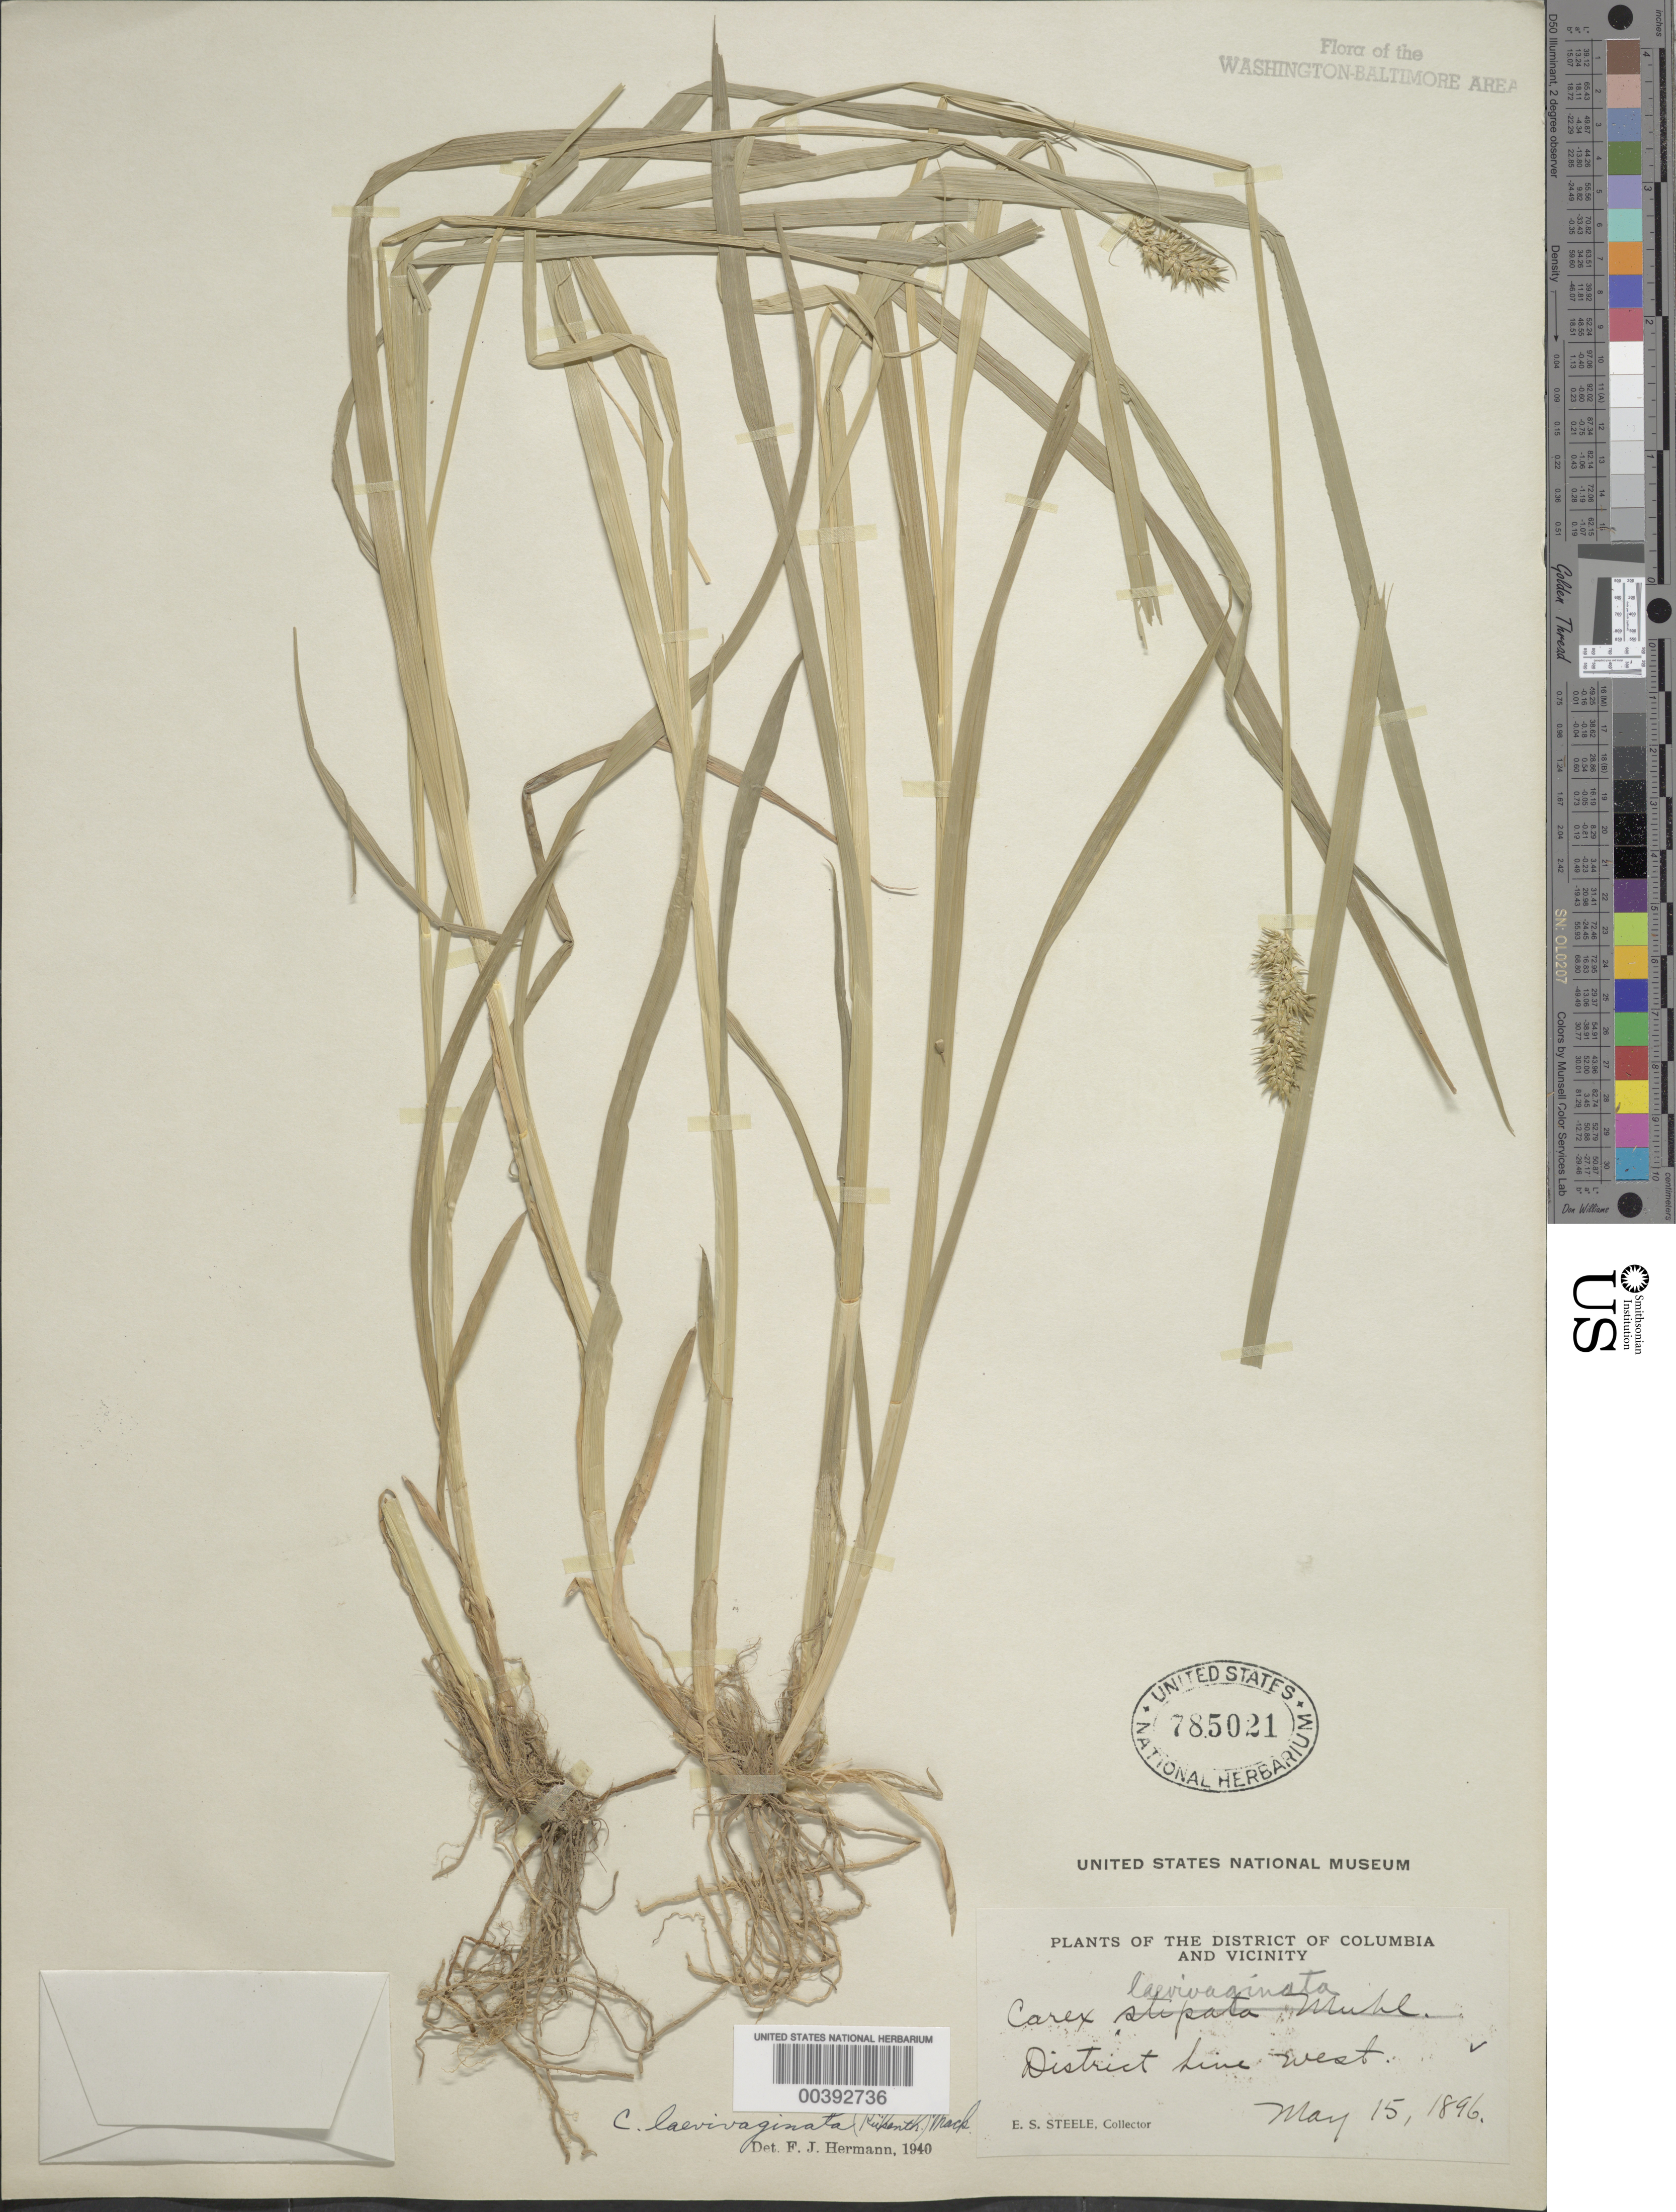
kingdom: Plantae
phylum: Tracheophyta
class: Liliopsida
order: Poales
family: Cyperaceae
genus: Carex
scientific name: Carex laevivaginata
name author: (Kük.) Mack.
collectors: E. Steele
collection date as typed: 15 May 1896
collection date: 1896-05-15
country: United States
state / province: District of Columbia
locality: District Line West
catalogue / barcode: US 785021